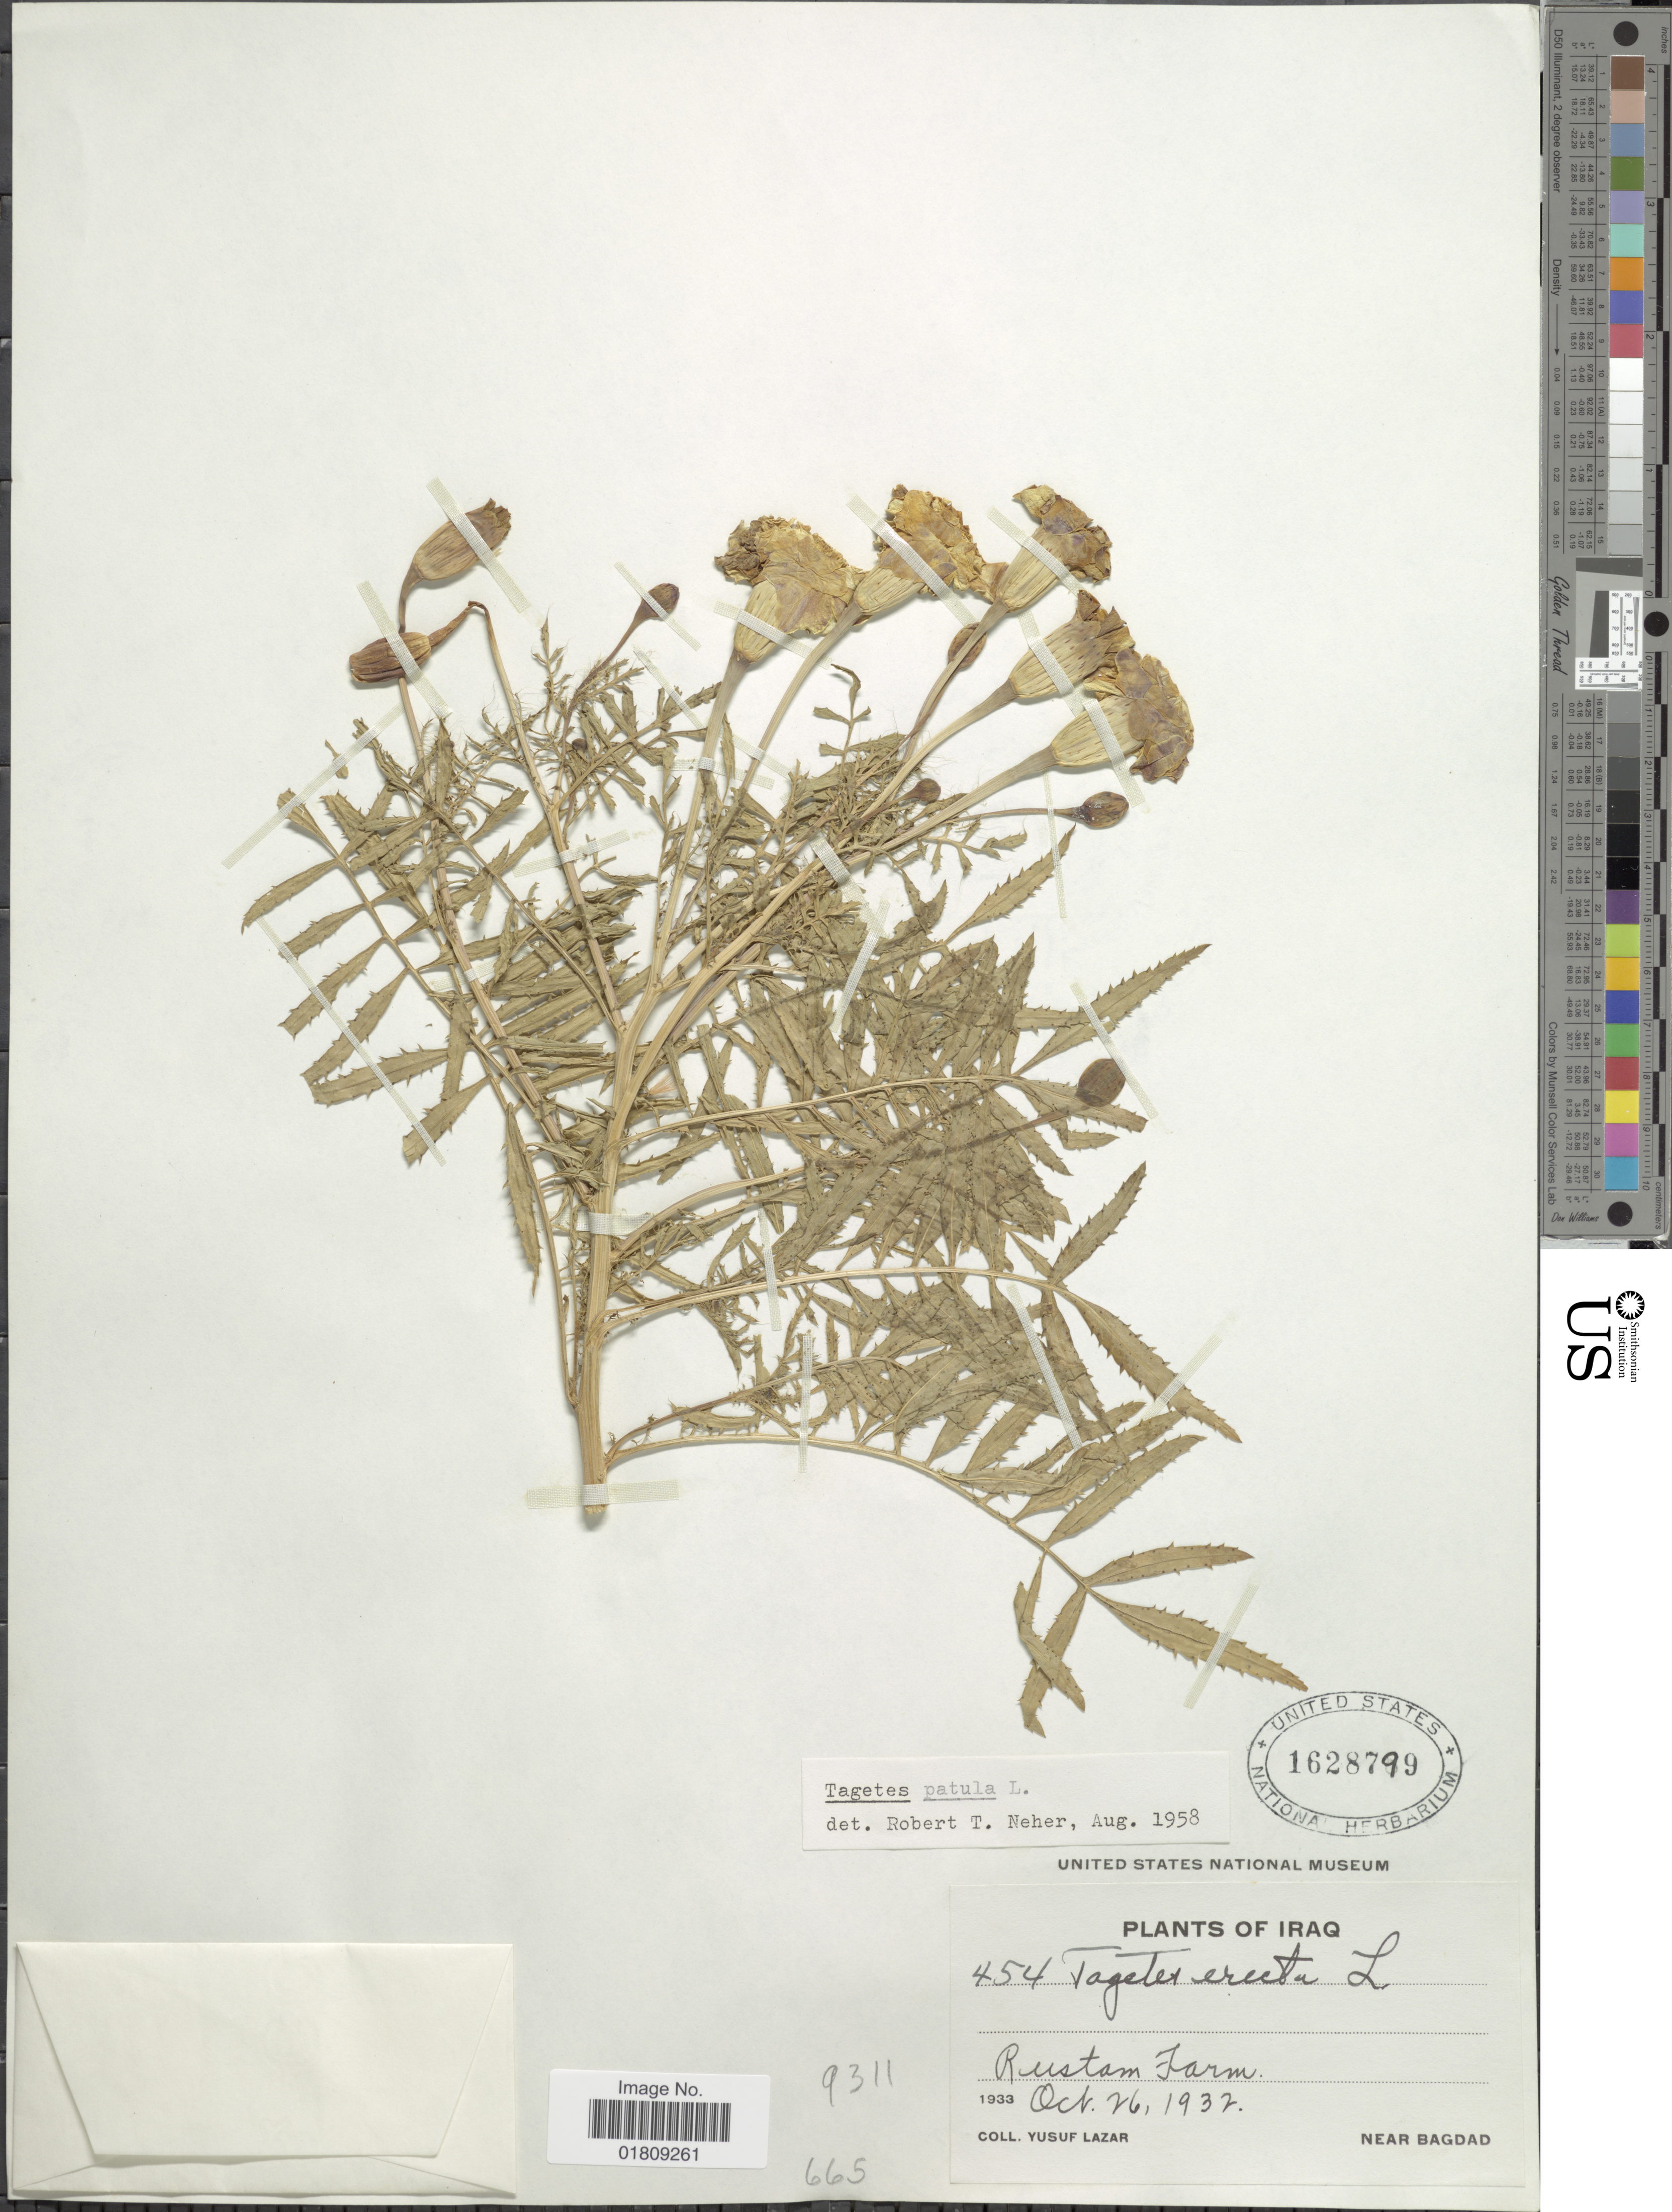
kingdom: Plantae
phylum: Tracheophyta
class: Magnoliopsida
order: Asterales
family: Asteraceae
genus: Tagetes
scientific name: Tagetes patula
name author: L.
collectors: Y. Lazar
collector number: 454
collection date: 1937-10-26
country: Iraq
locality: Rustam Farm, near Bagdad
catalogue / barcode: US 1628799